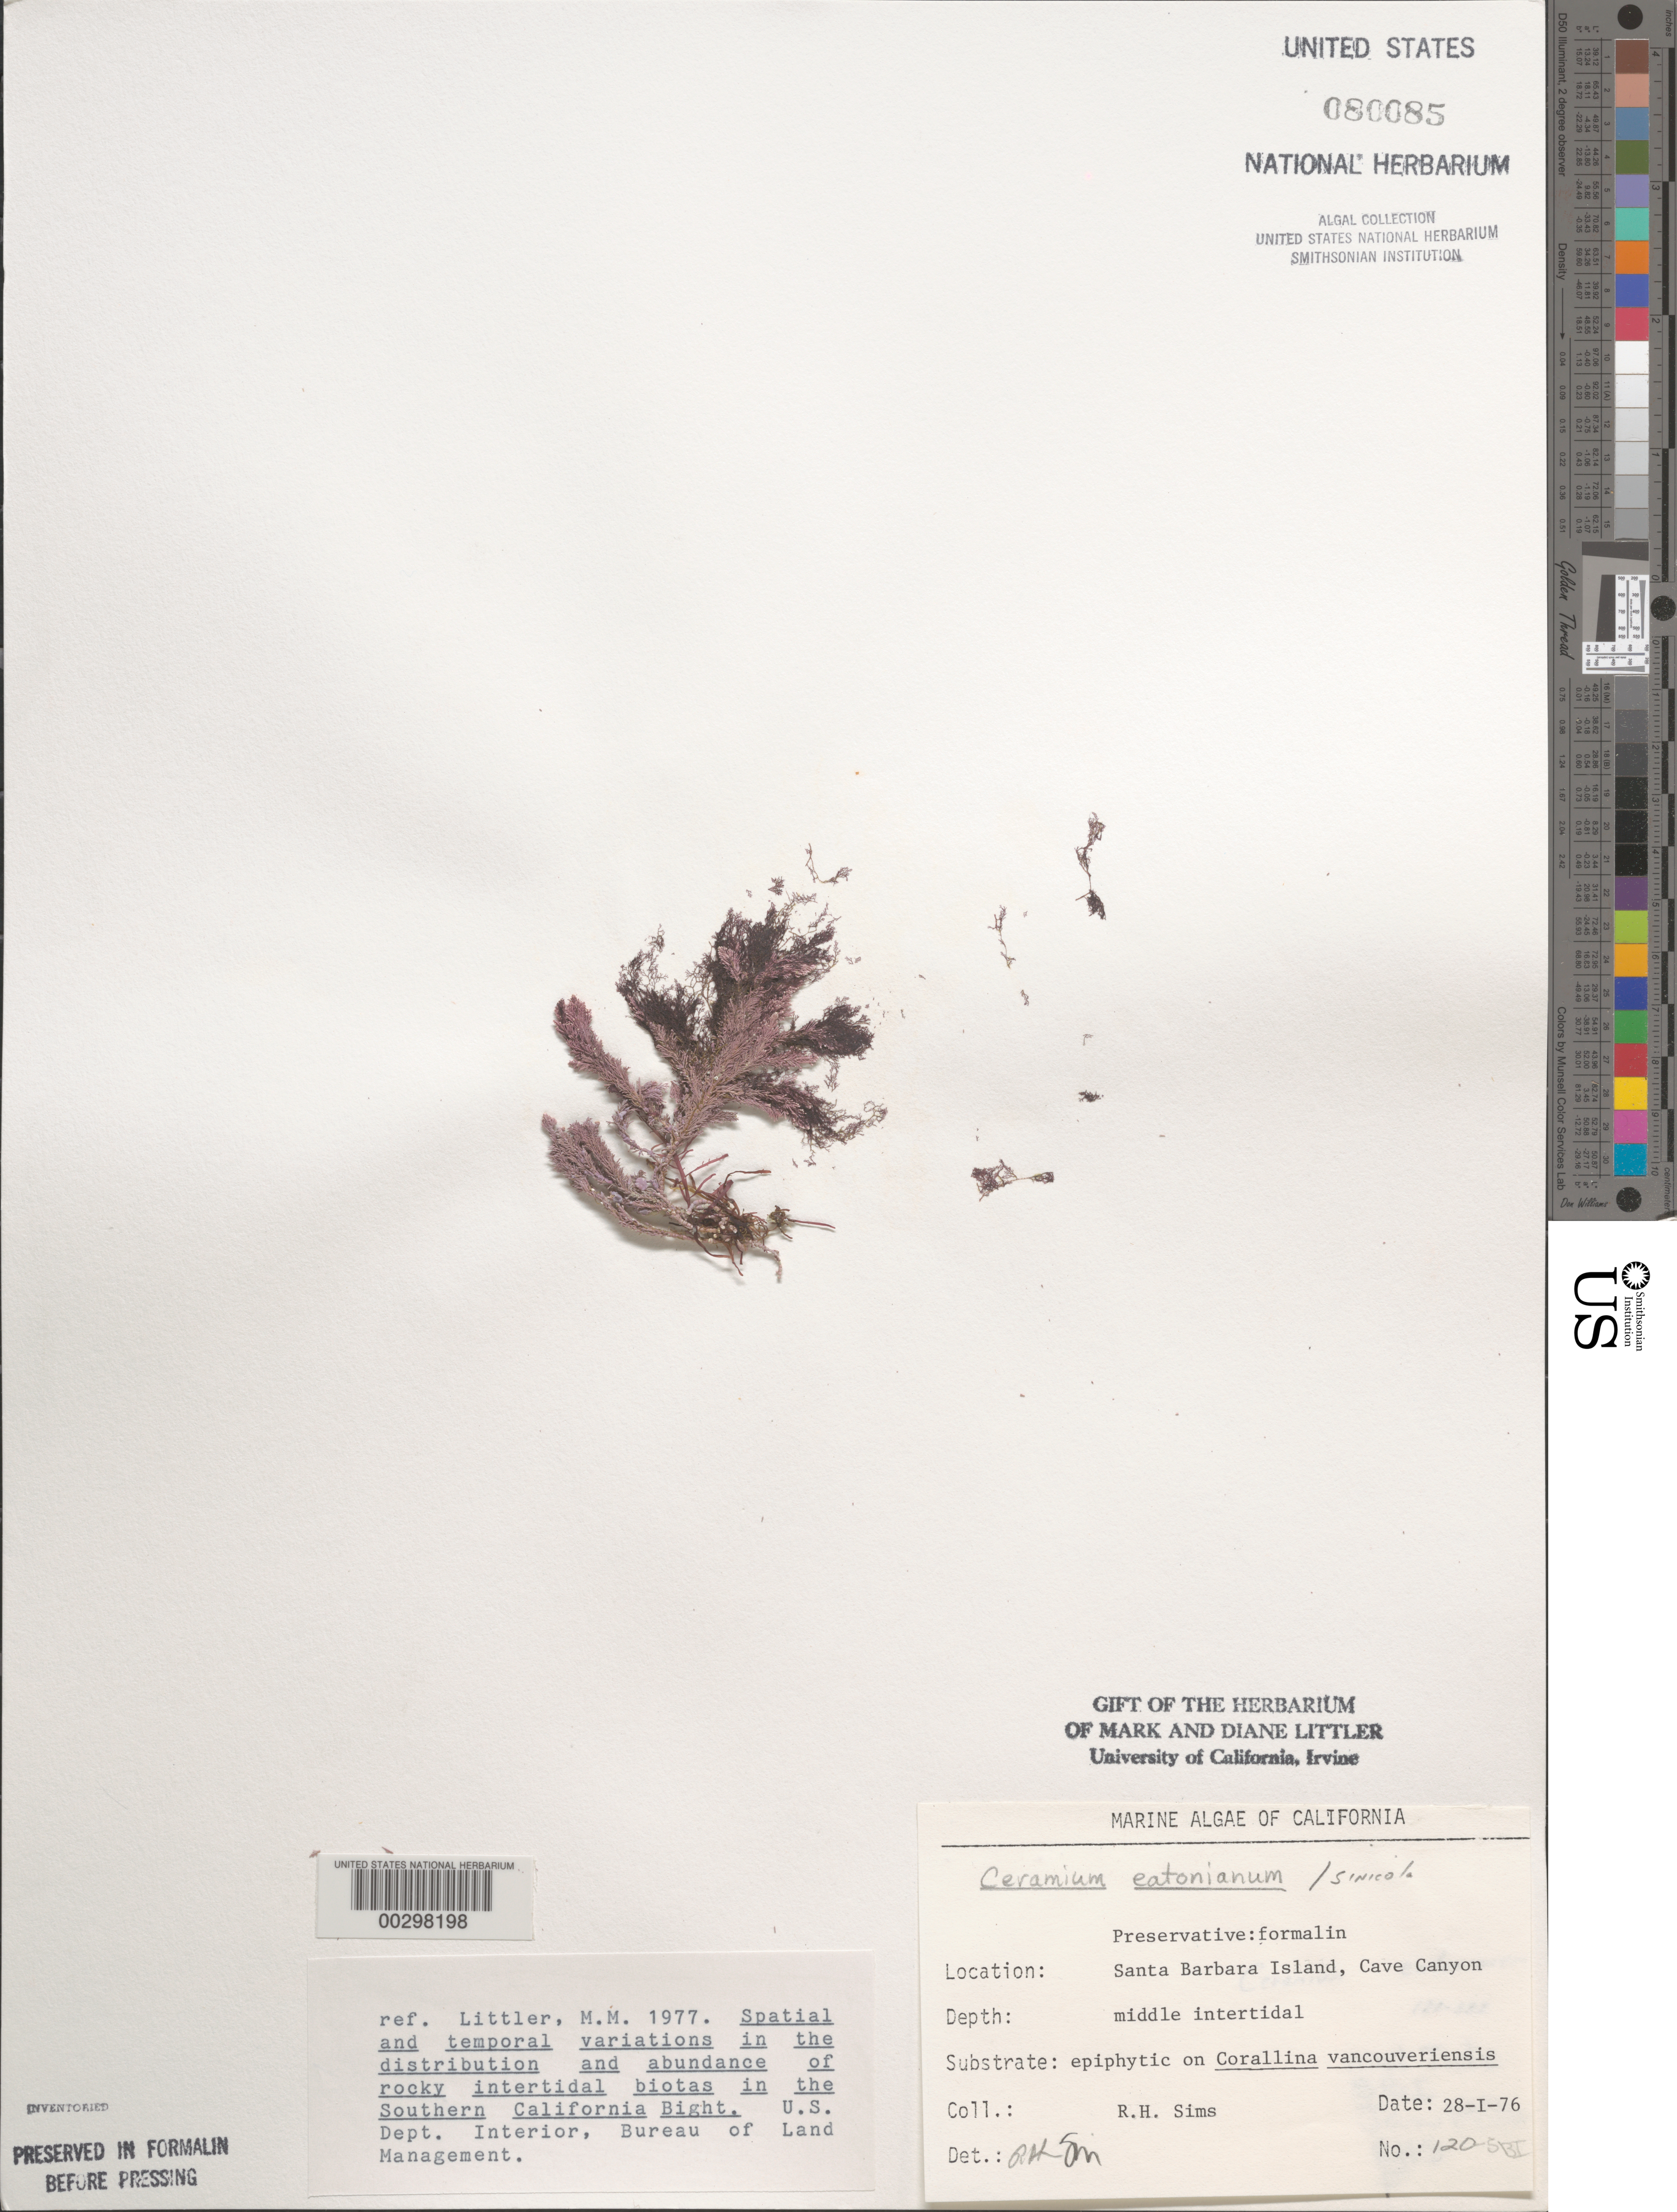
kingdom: Plantae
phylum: Rhodophyta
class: Florideophyceae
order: Ceramiales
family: Ceramiaceae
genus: Corallophila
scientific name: Corallophila eatoniana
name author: (Farl.) T.O. Cho et al.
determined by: Algae name updating Project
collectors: R. H. Sims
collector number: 120-sbi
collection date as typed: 28 Jan 1976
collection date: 1976-01-28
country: United States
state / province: California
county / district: Santa Barbara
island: Santa Barbara Island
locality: Cave Canyon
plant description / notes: BLM-SOCALBIGHT Rocky Intertidal Survey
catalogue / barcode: US 80085